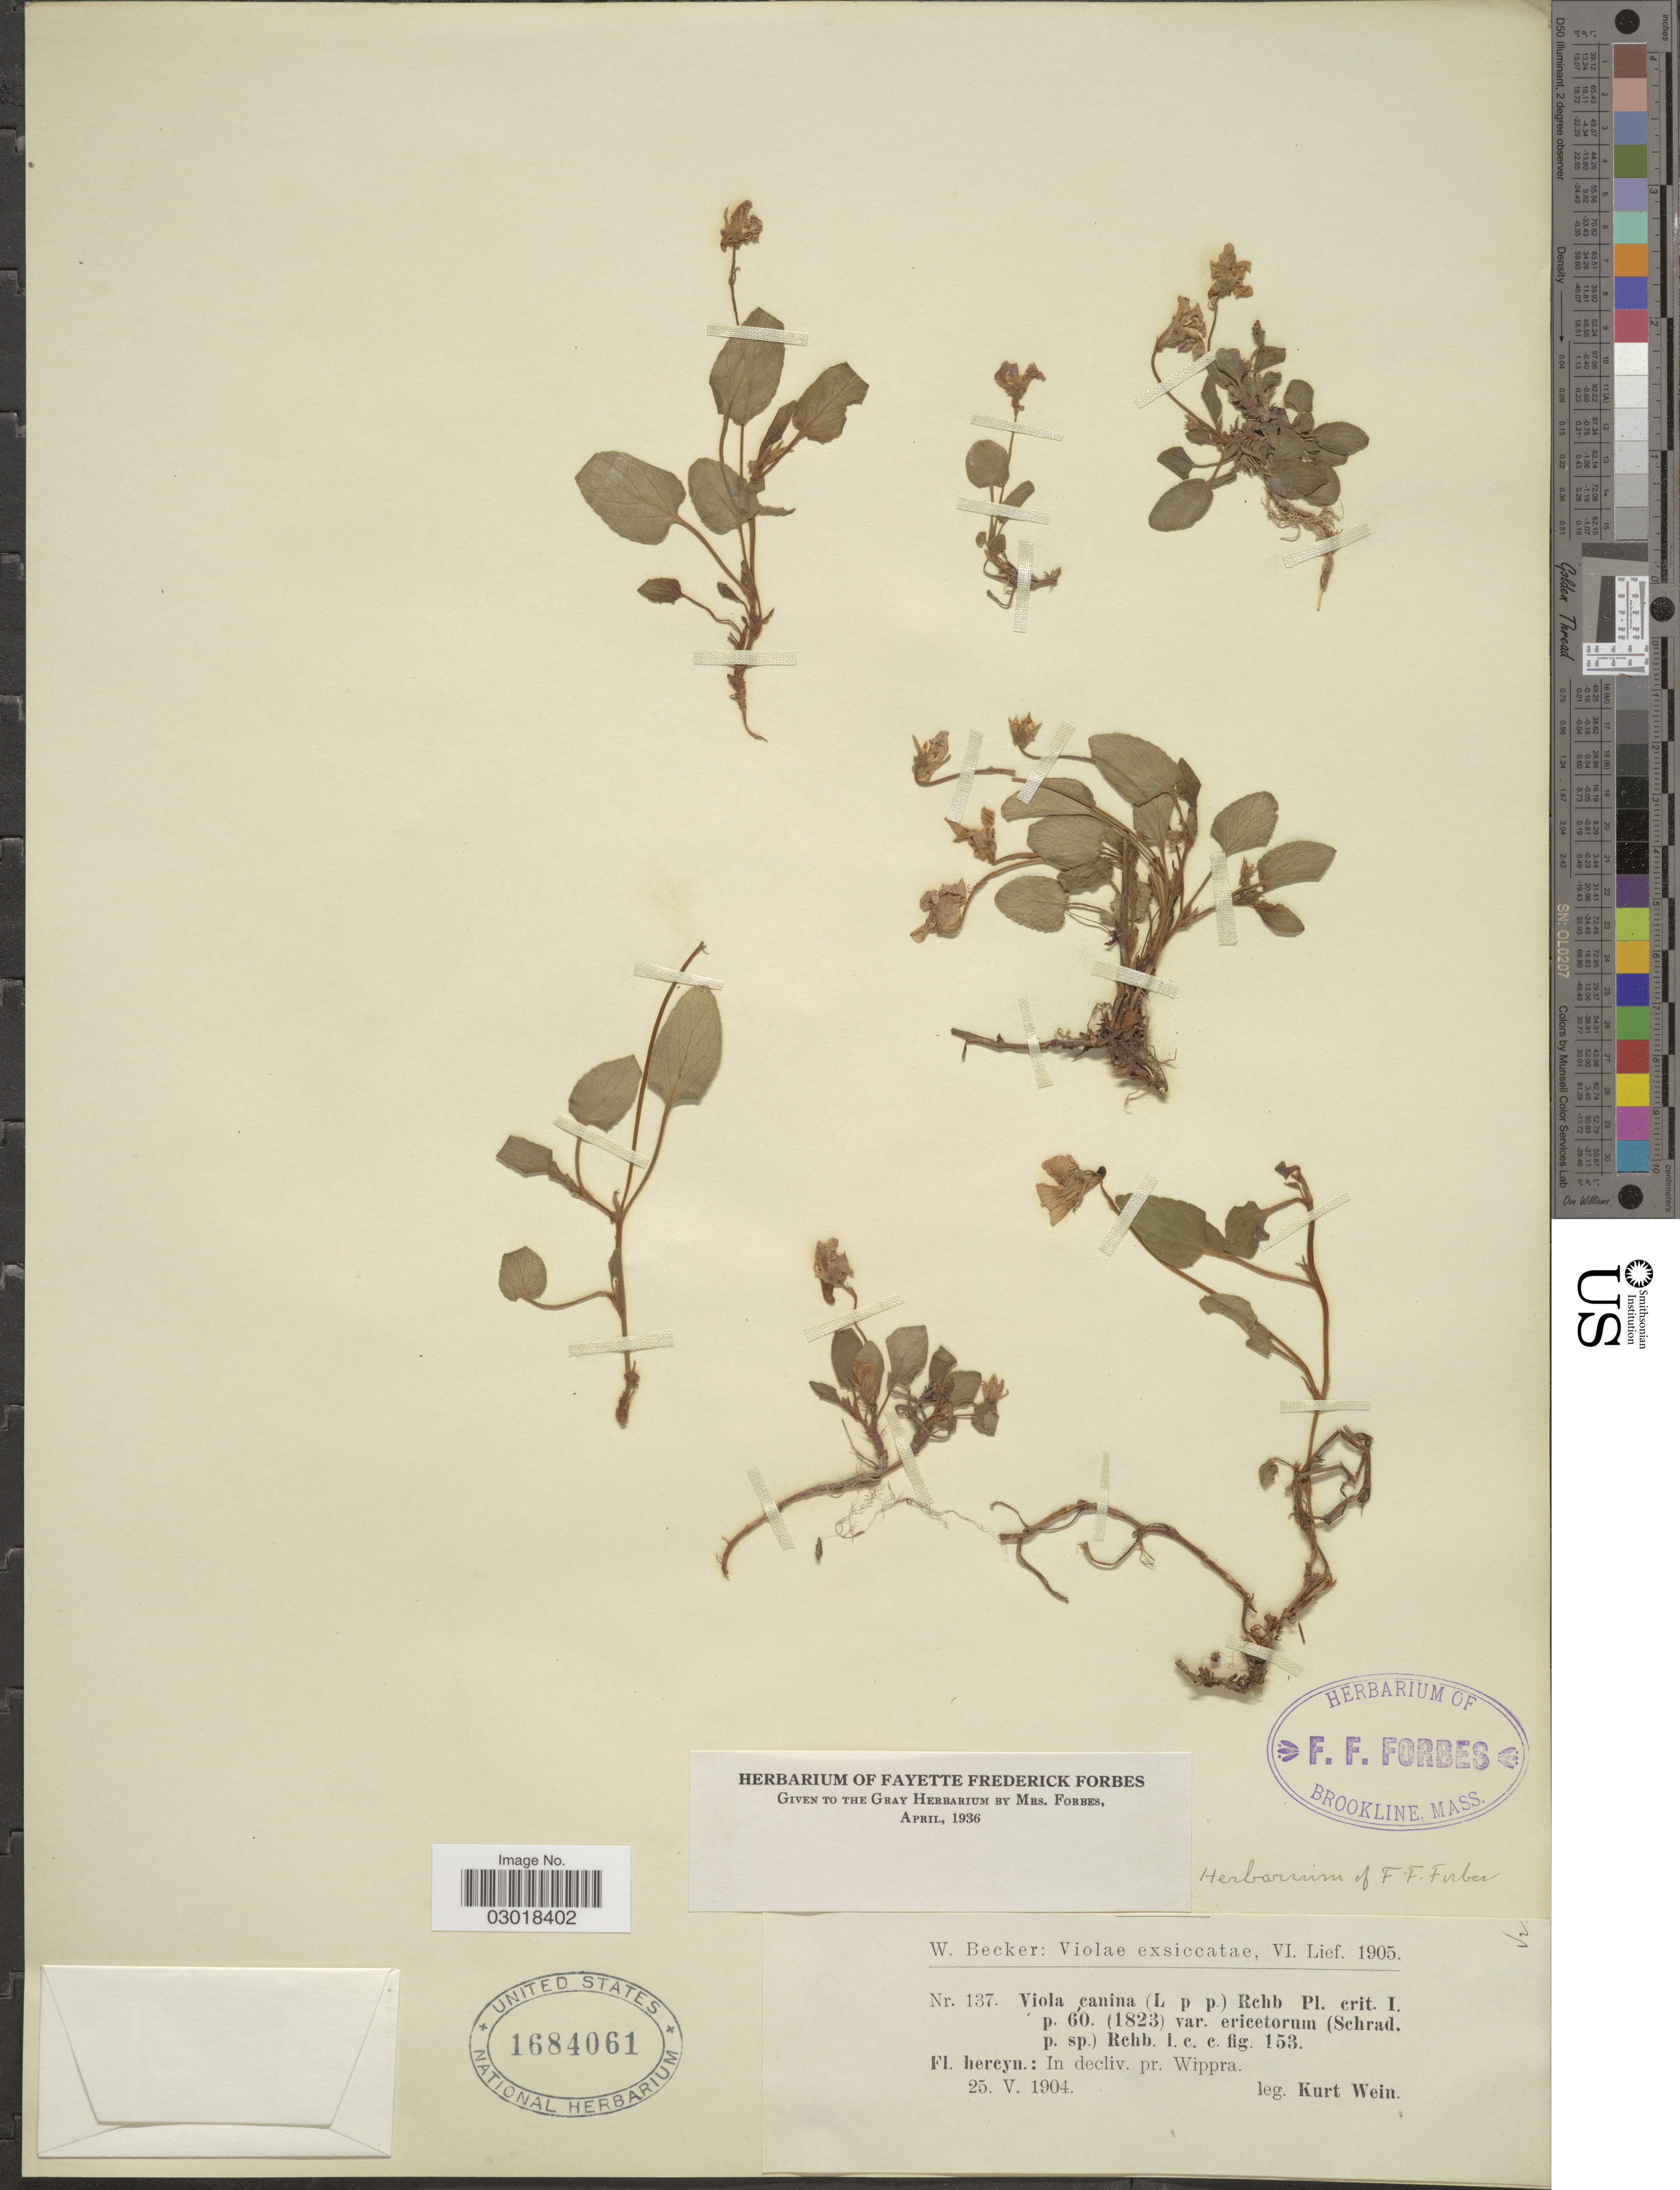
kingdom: Plantae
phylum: Tracheophyta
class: Magnoliopsida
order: Malpighiales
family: Violaceae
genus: Viola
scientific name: Viola canina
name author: L.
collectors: K. Wein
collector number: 137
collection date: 1904-05-25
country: Germany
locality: Hercyn.: In decliv. pr. Wippra.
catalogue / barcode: US 1684061